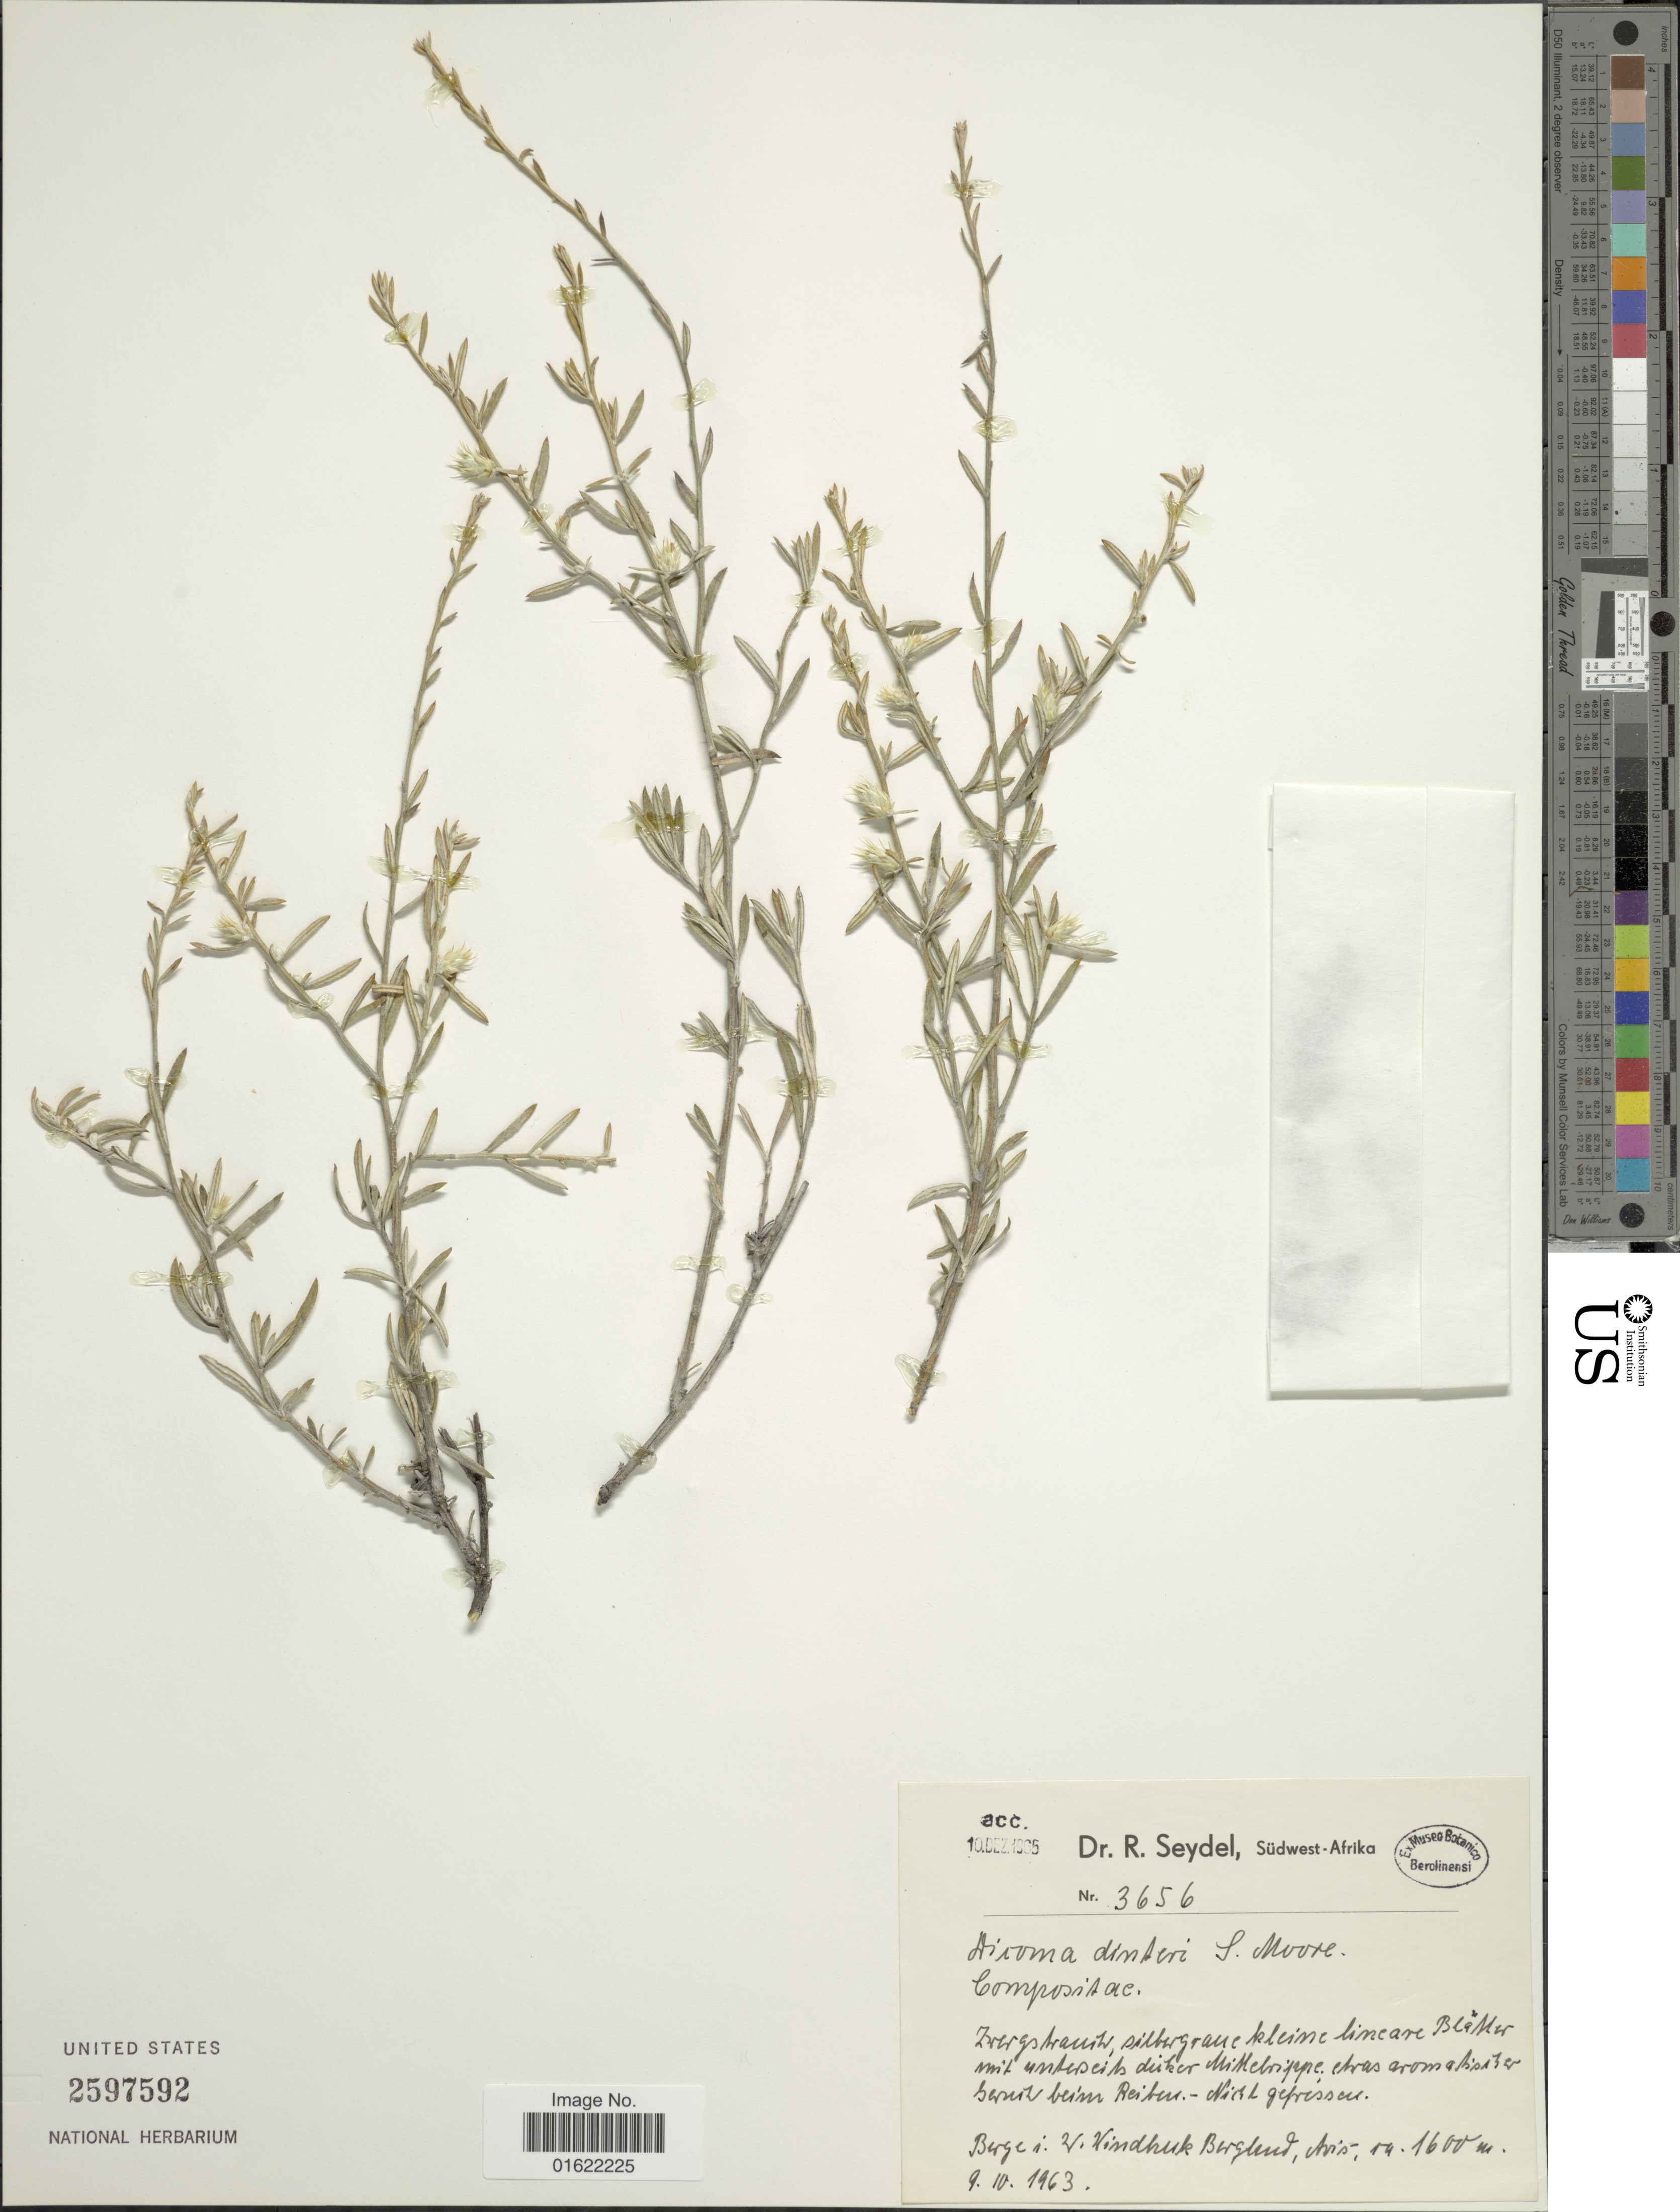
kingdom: Plantae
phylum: Tracheophyta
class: Magnoliopsida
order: Asterales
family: Asteraceae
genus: Dicoma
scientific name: Dicoma dinteri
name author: S. Moore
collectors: R. Seydel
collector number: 3656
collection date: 1963-10-09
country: Namibia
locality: Berge i W. Windhuk Berglend, Avis. Südwest-Afrika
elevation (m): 1600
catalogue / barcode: US 2597592